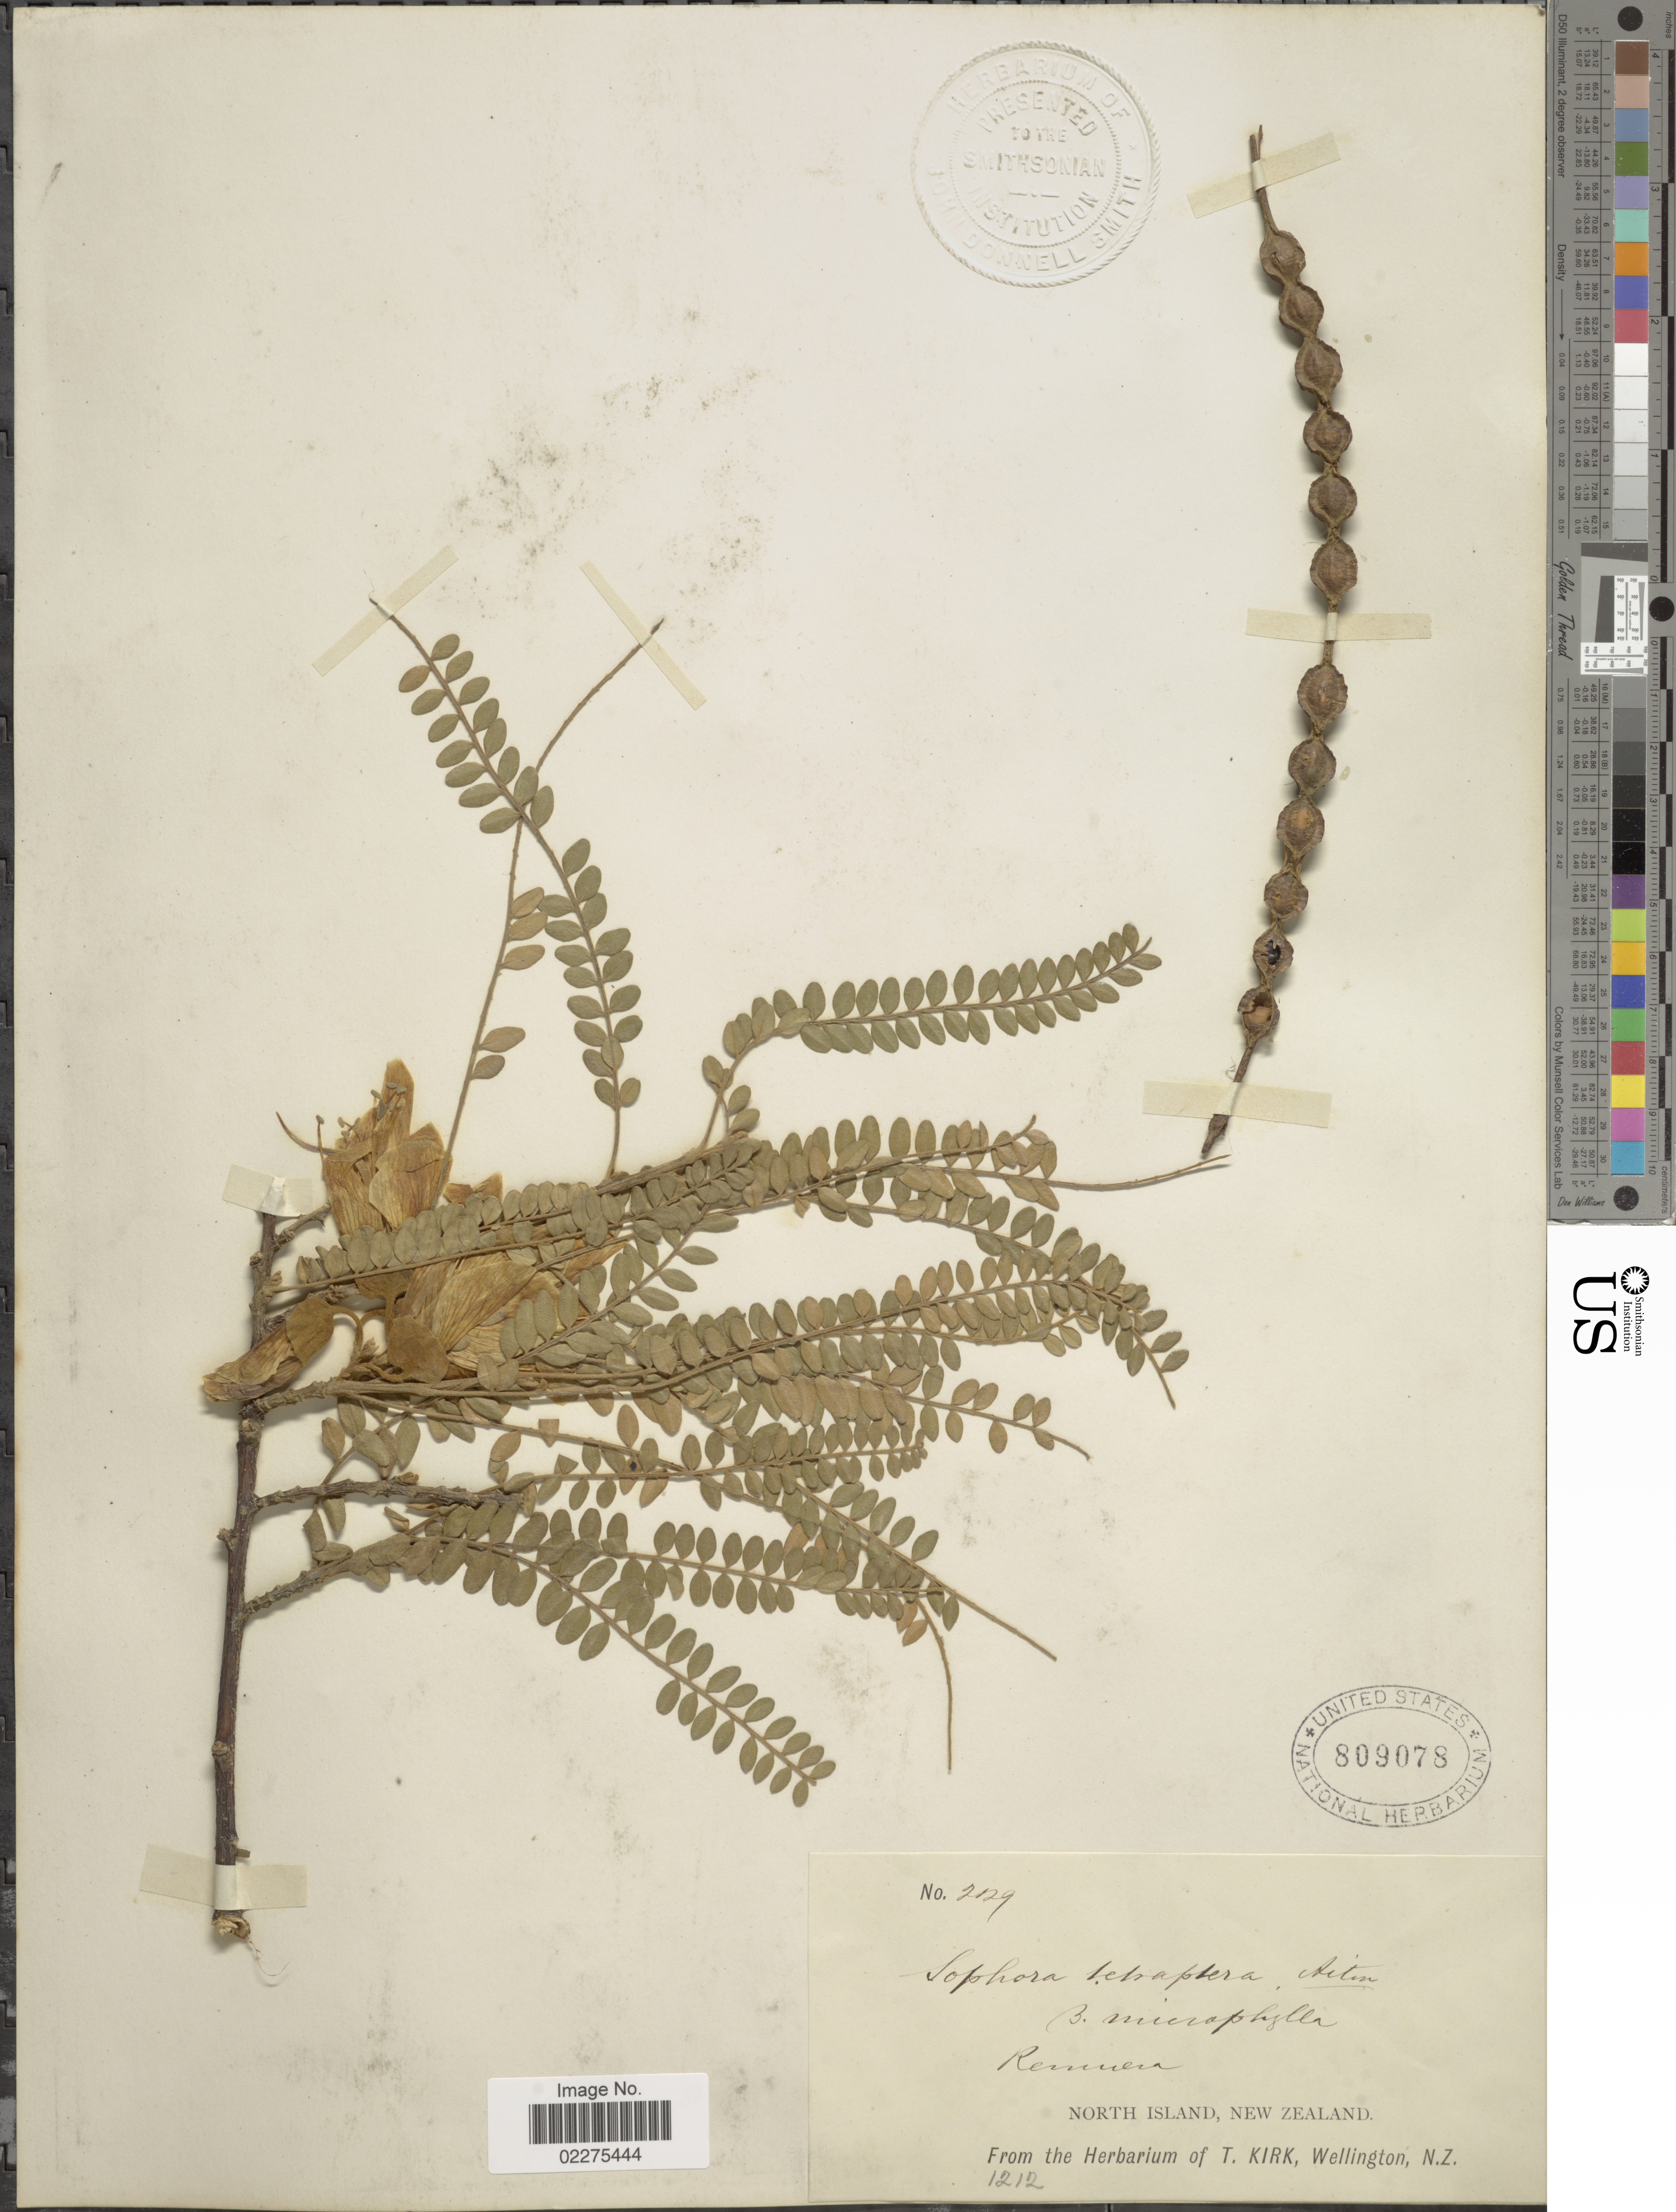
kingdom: Plantae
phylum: Tracheophyta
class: Magnoliopsida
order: Fabales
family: Fabaceae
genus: Sophora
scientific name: Sophora tetraptera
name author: J.F. Mill.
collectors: ex Herb. T. Kirk, Wellington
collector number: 2129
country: New Zealand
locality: North Island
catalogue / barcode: US 809078